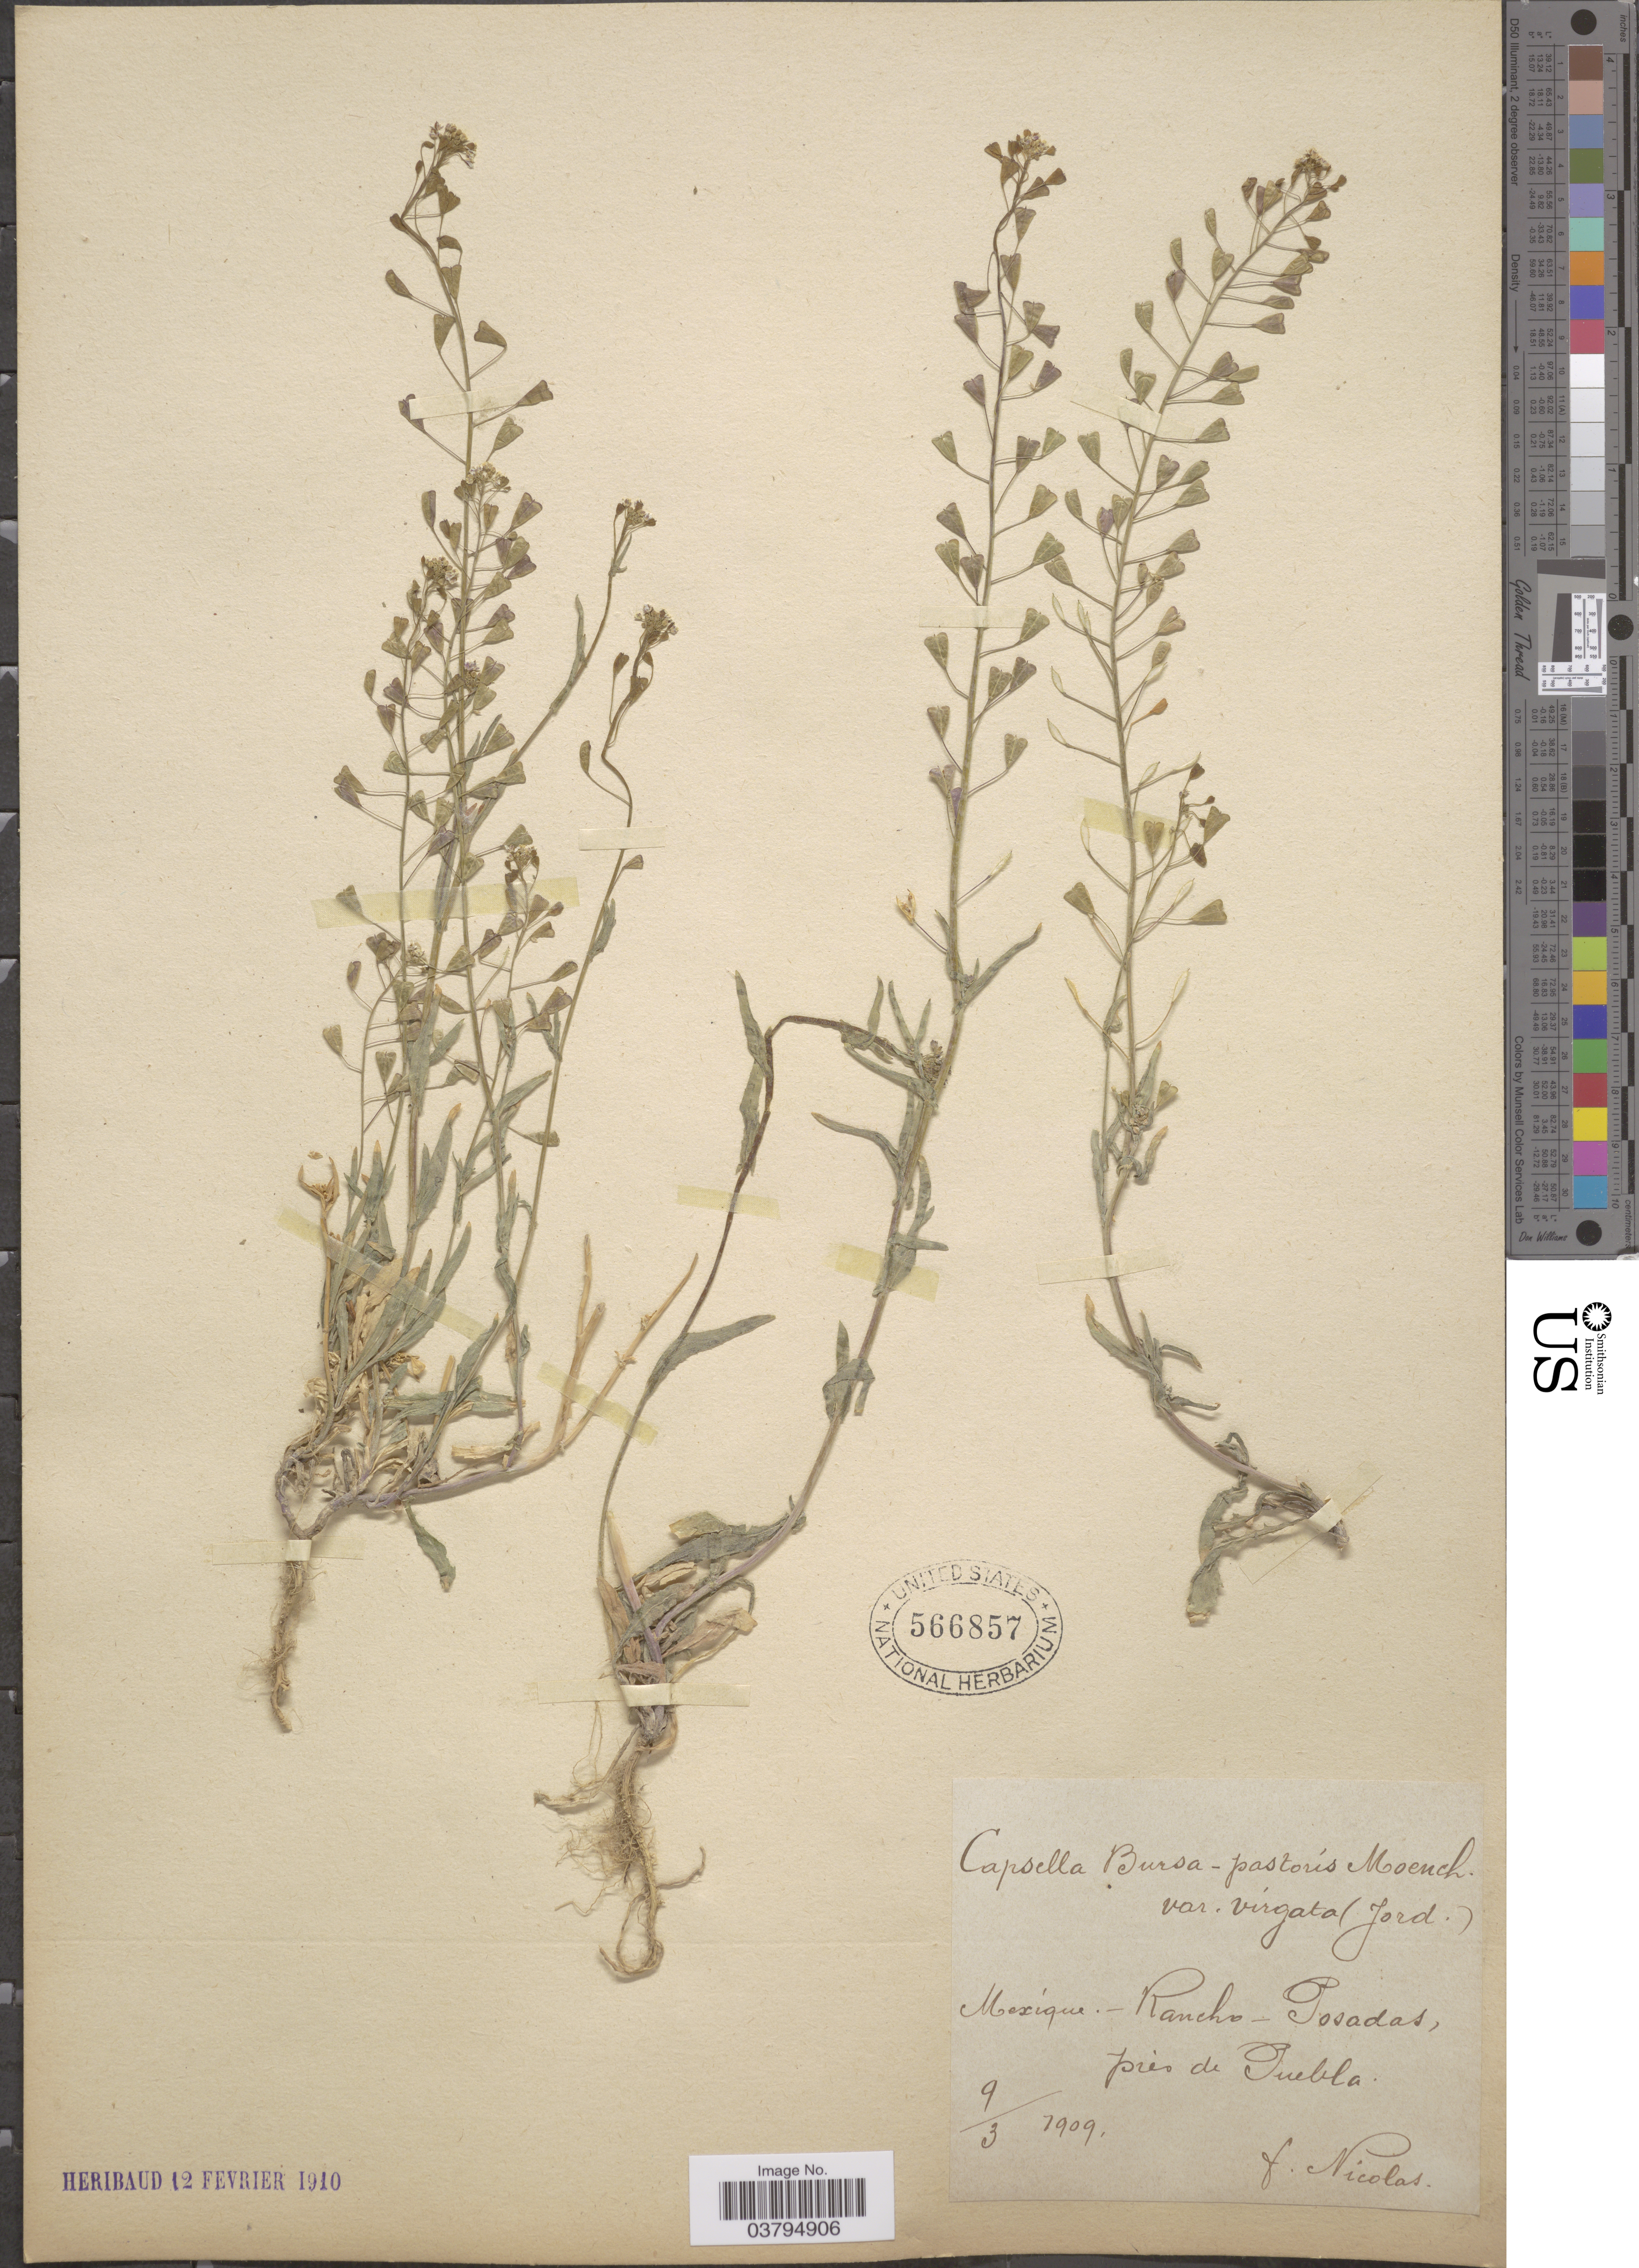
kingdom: Plantae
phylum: Tracheophyta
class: Magnoliopsida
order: Brassicales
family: Brassicaceae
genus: Capsella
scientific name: Capsella bursa-pastoris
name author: (L.) Medik.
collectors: F. Nicolas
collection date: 1909-03-09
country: Mexico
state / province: Puebla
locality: Rancho-Posadas, près de Puebla.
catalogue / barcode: US 566857